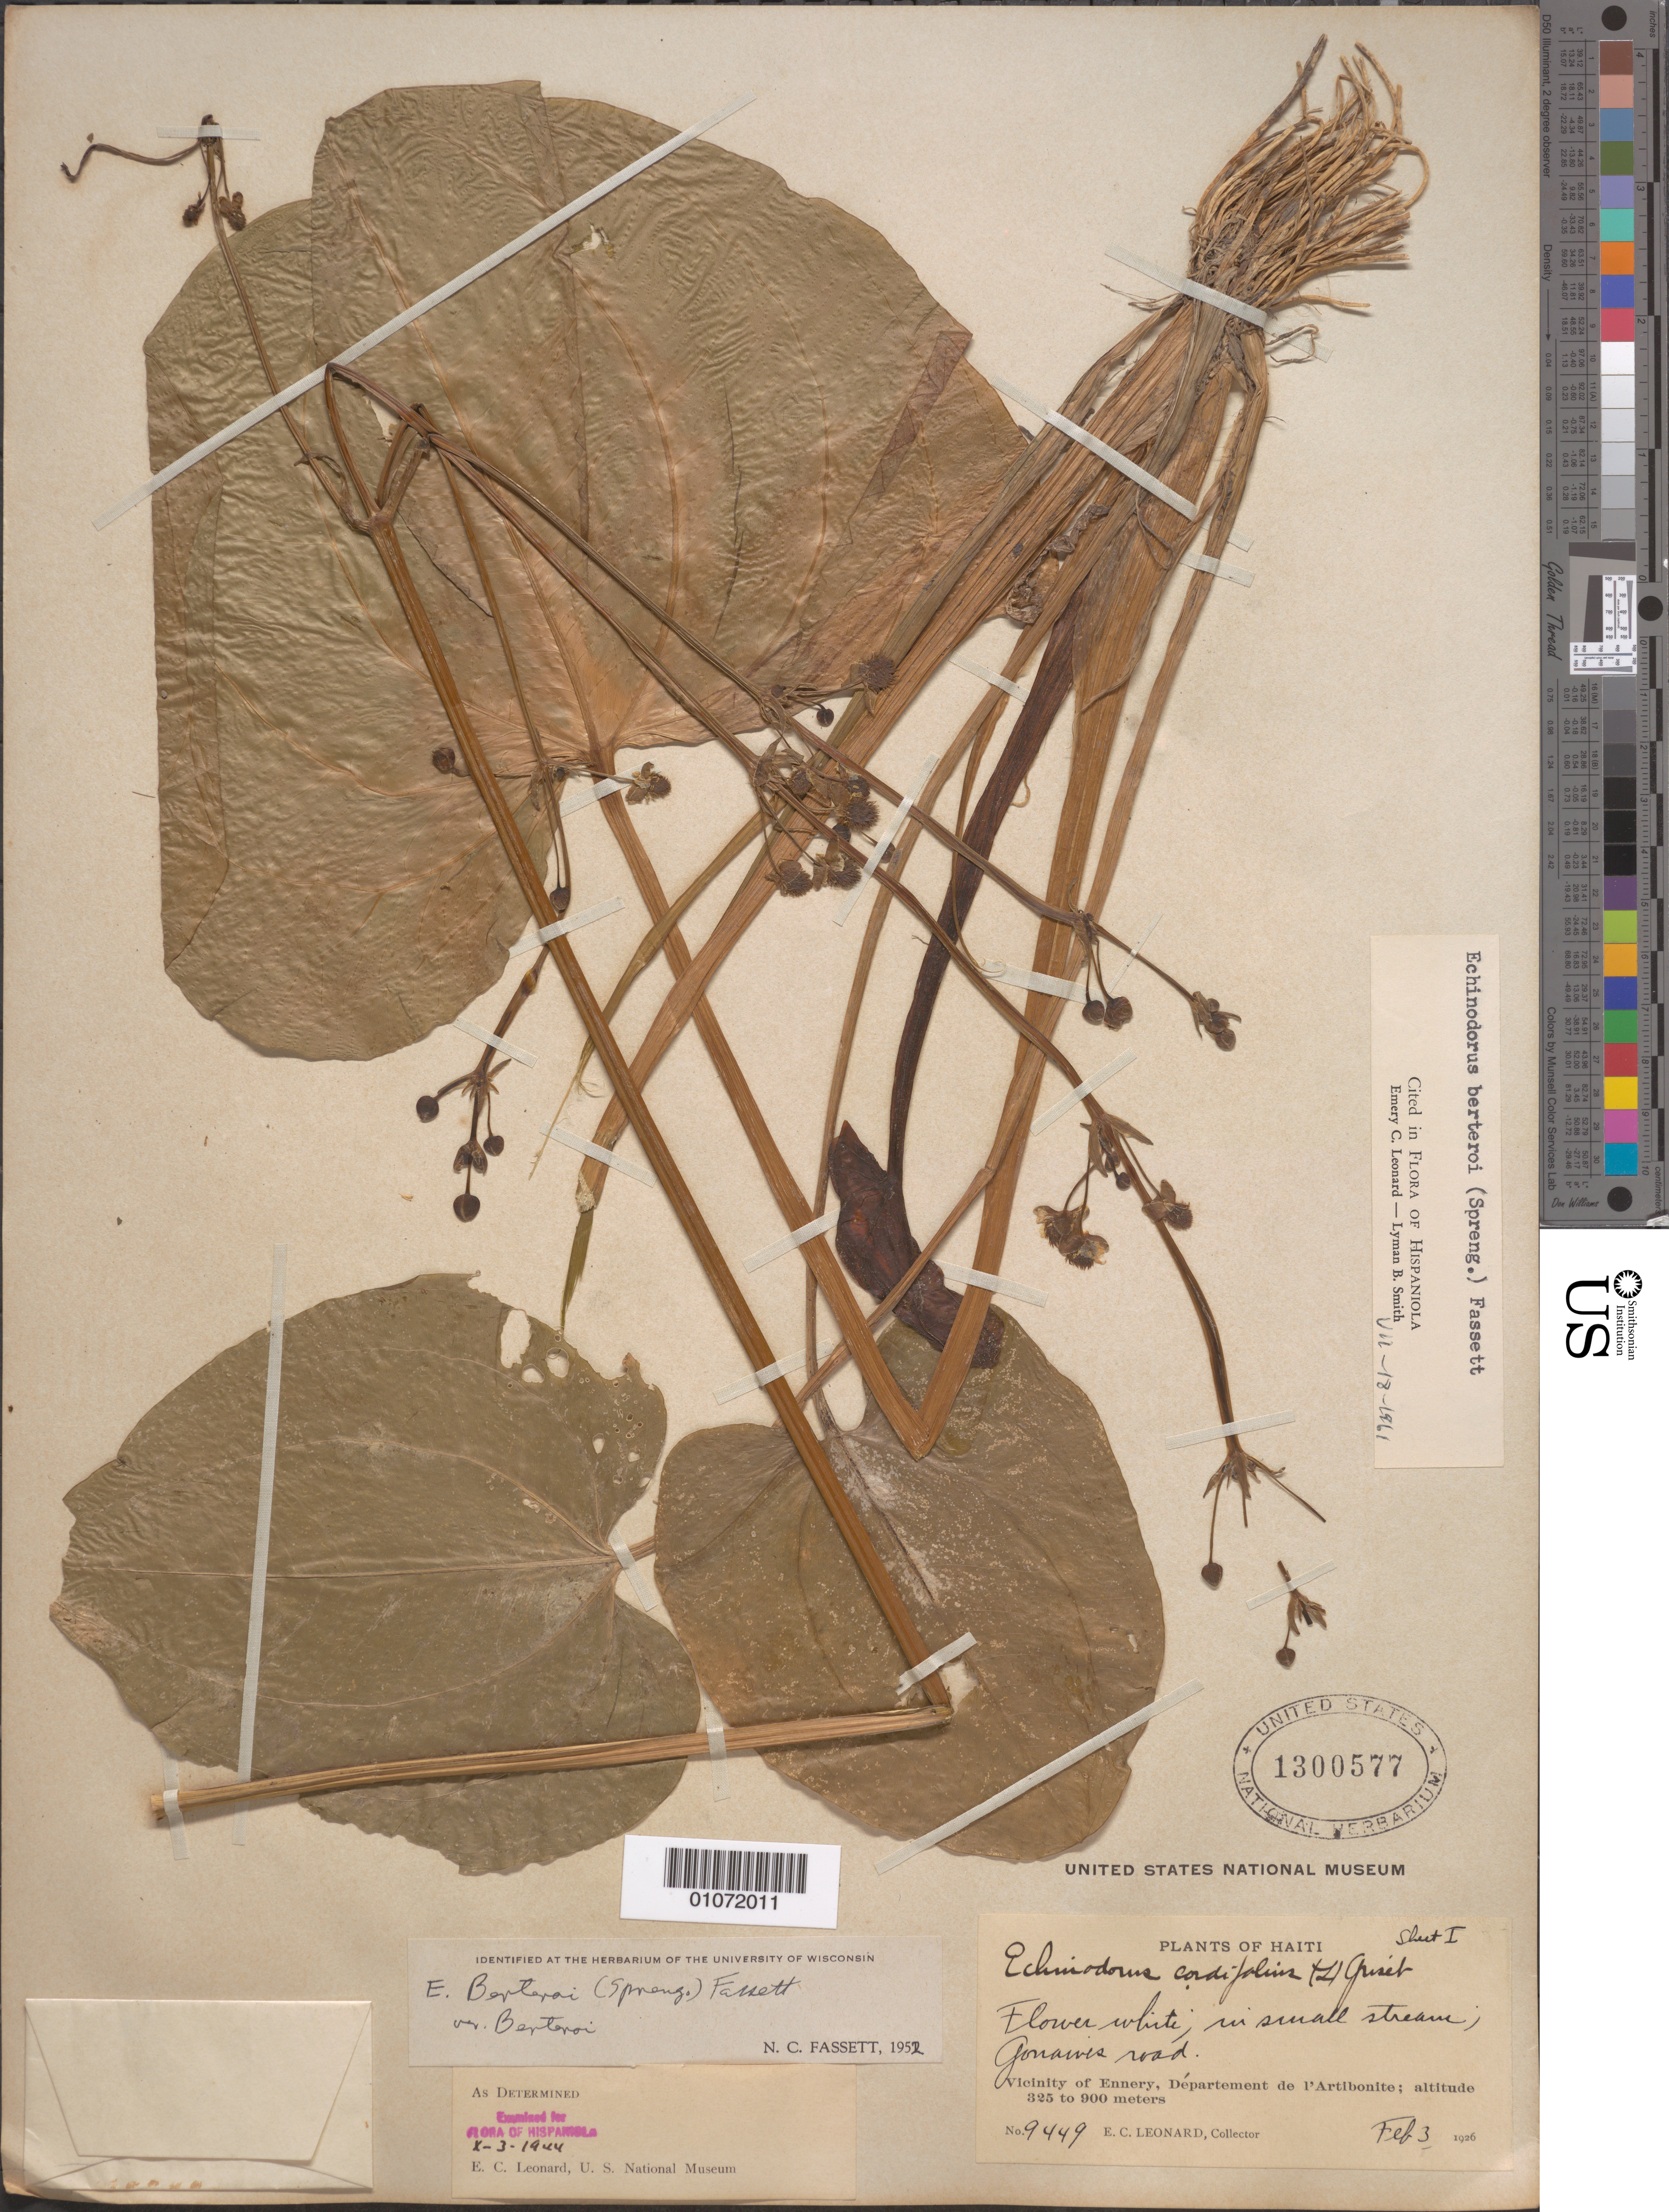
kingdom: Plantae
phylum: Tracheophyta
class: Liliopsida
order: Alismatales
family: Alismataceae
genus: Echinodorus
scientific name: Echinodorus berteroi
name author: (Spreng.) Fassett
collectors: E. C. Leonard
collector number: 9449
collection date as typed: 03 Feb 1926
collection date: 1926-02-03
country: Haiti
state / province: Óuest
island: Île de la Gonâve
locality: Flowers white. In small stream. Gonavise road. Vicinity of Ennery, Departement de PArtibonite.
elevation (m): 325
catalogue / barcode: US 1300577